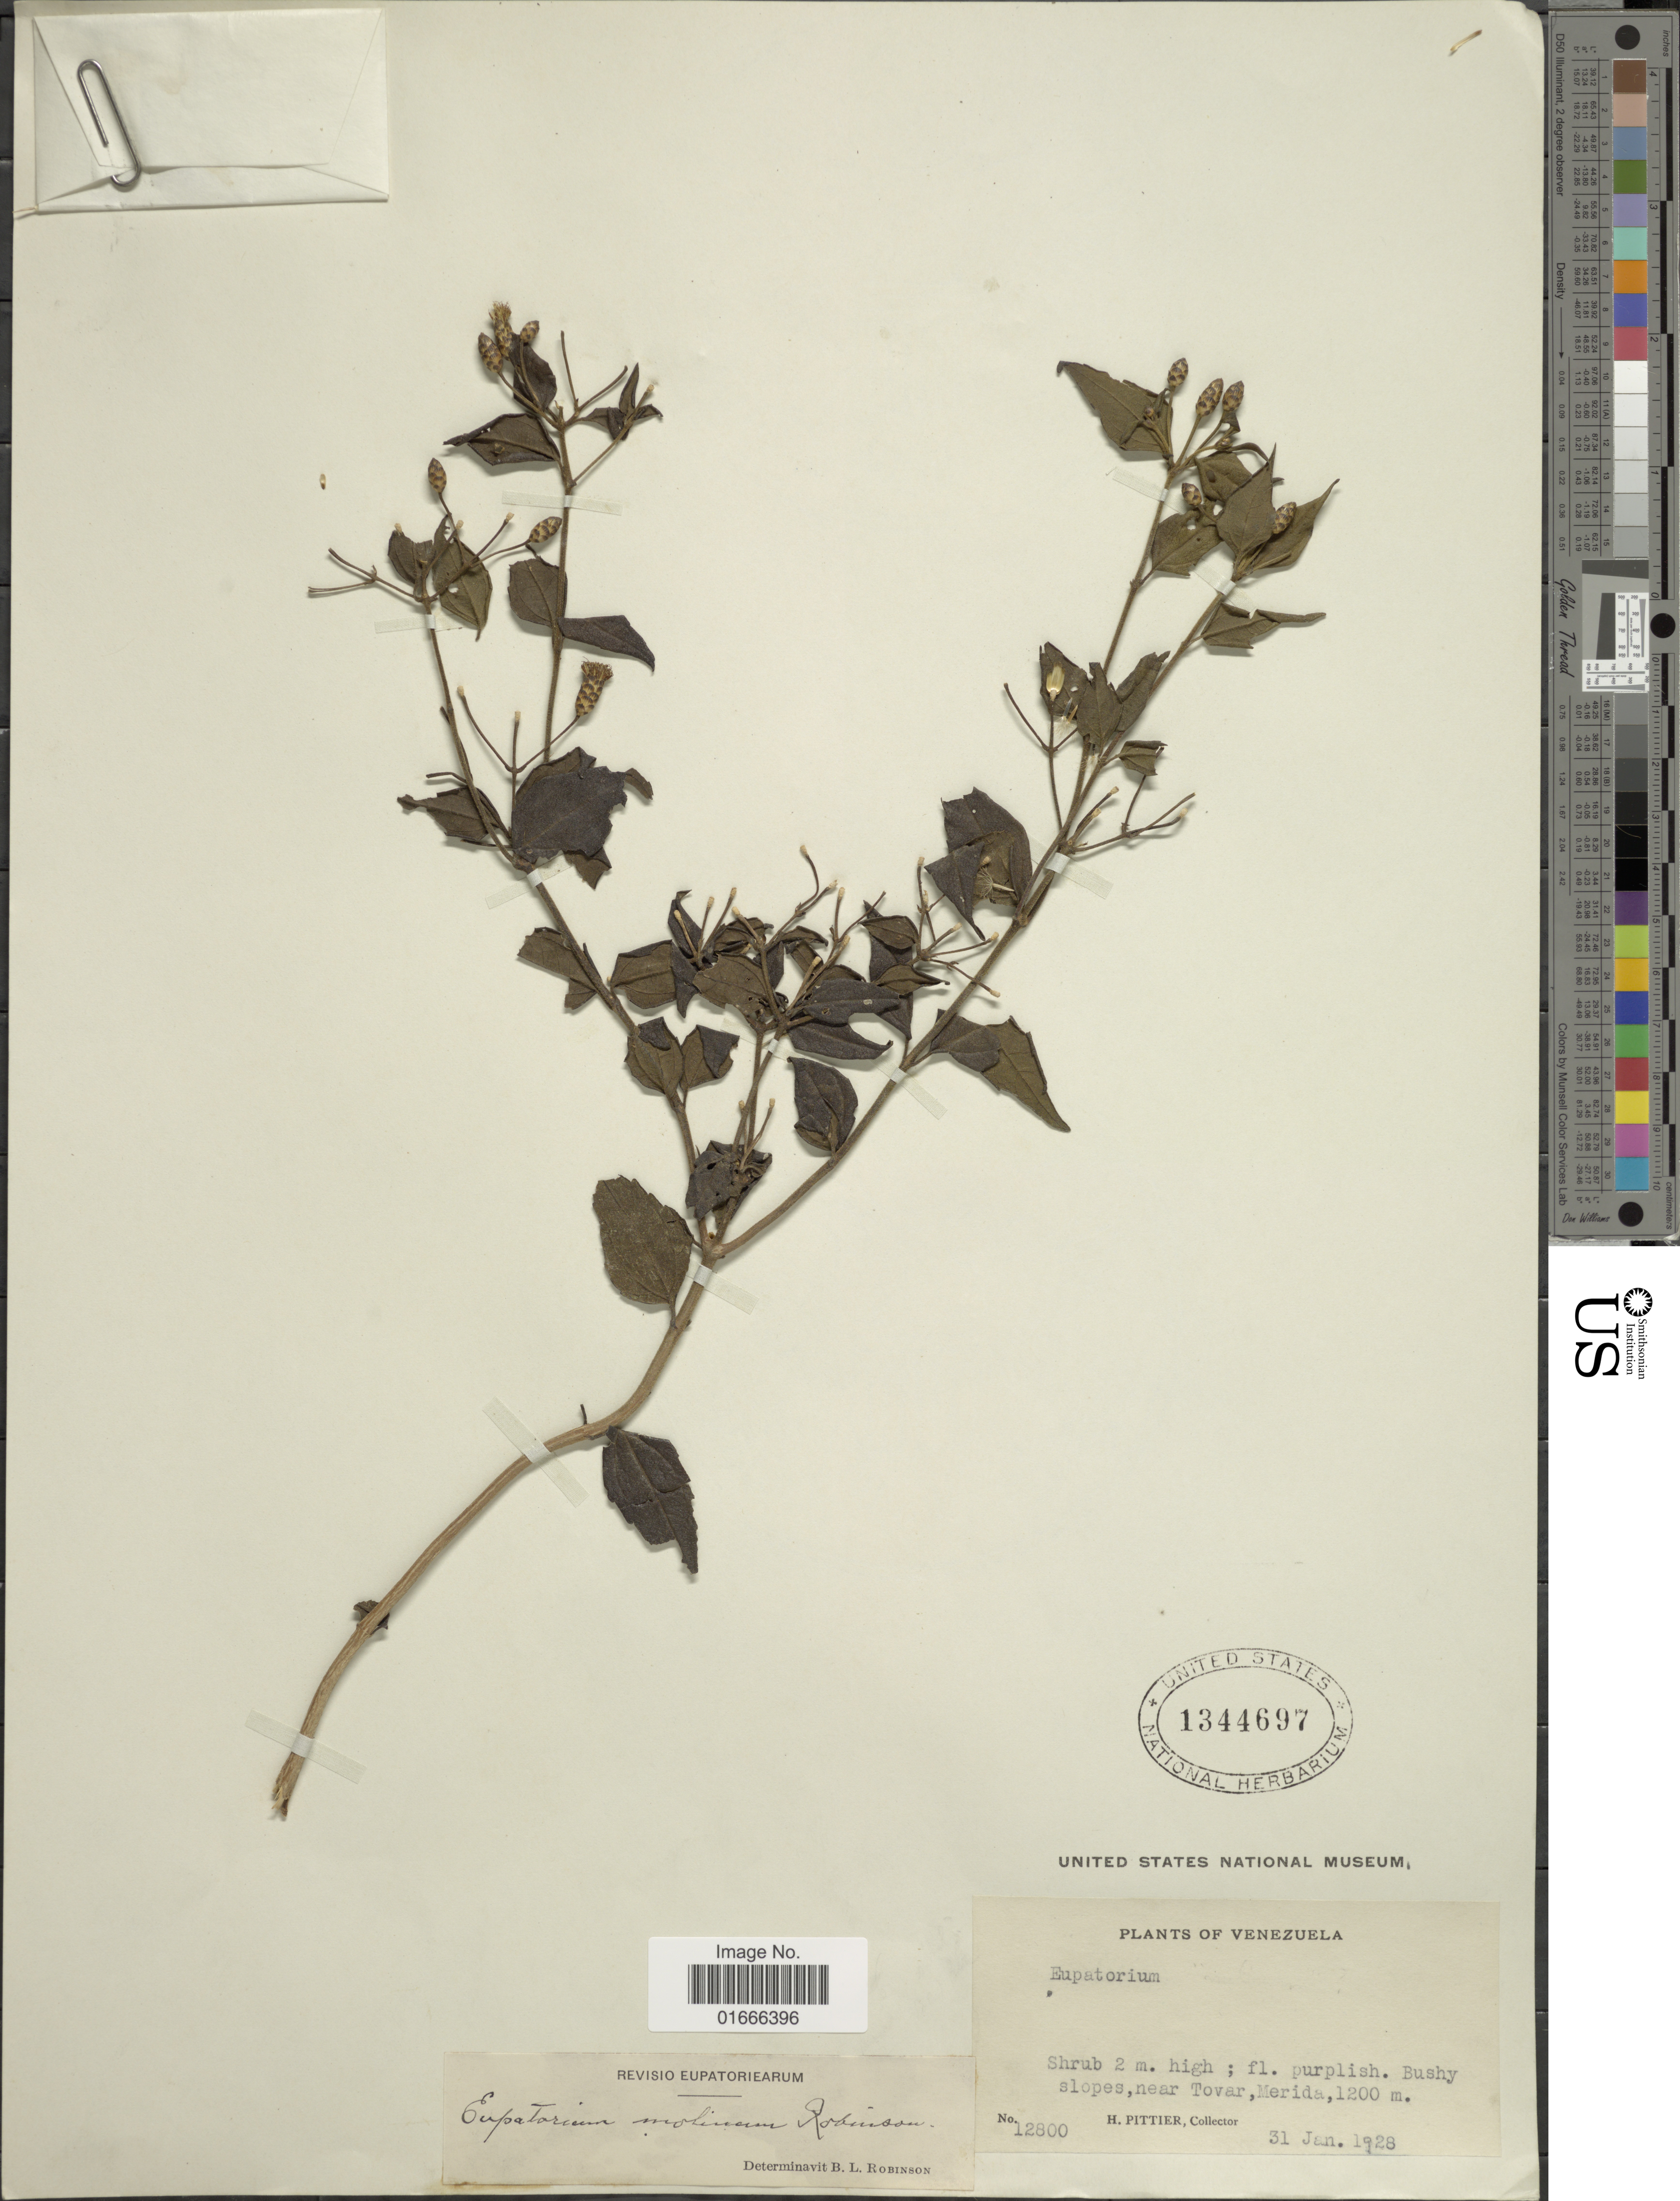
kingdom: Plantae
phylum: Tracheophyta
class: Magnoliopsida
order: Asterales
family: Asteraceae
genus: Chromolaena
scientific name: Chromolaena molina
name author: (B.L. Rob.) R.M. King & H. Rob.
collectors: H. F. Pittier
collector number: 12800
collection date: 1928-01-31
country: Venezuela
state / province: Mérida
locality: Near Tovar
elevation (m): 1200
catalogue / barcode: US 1344697